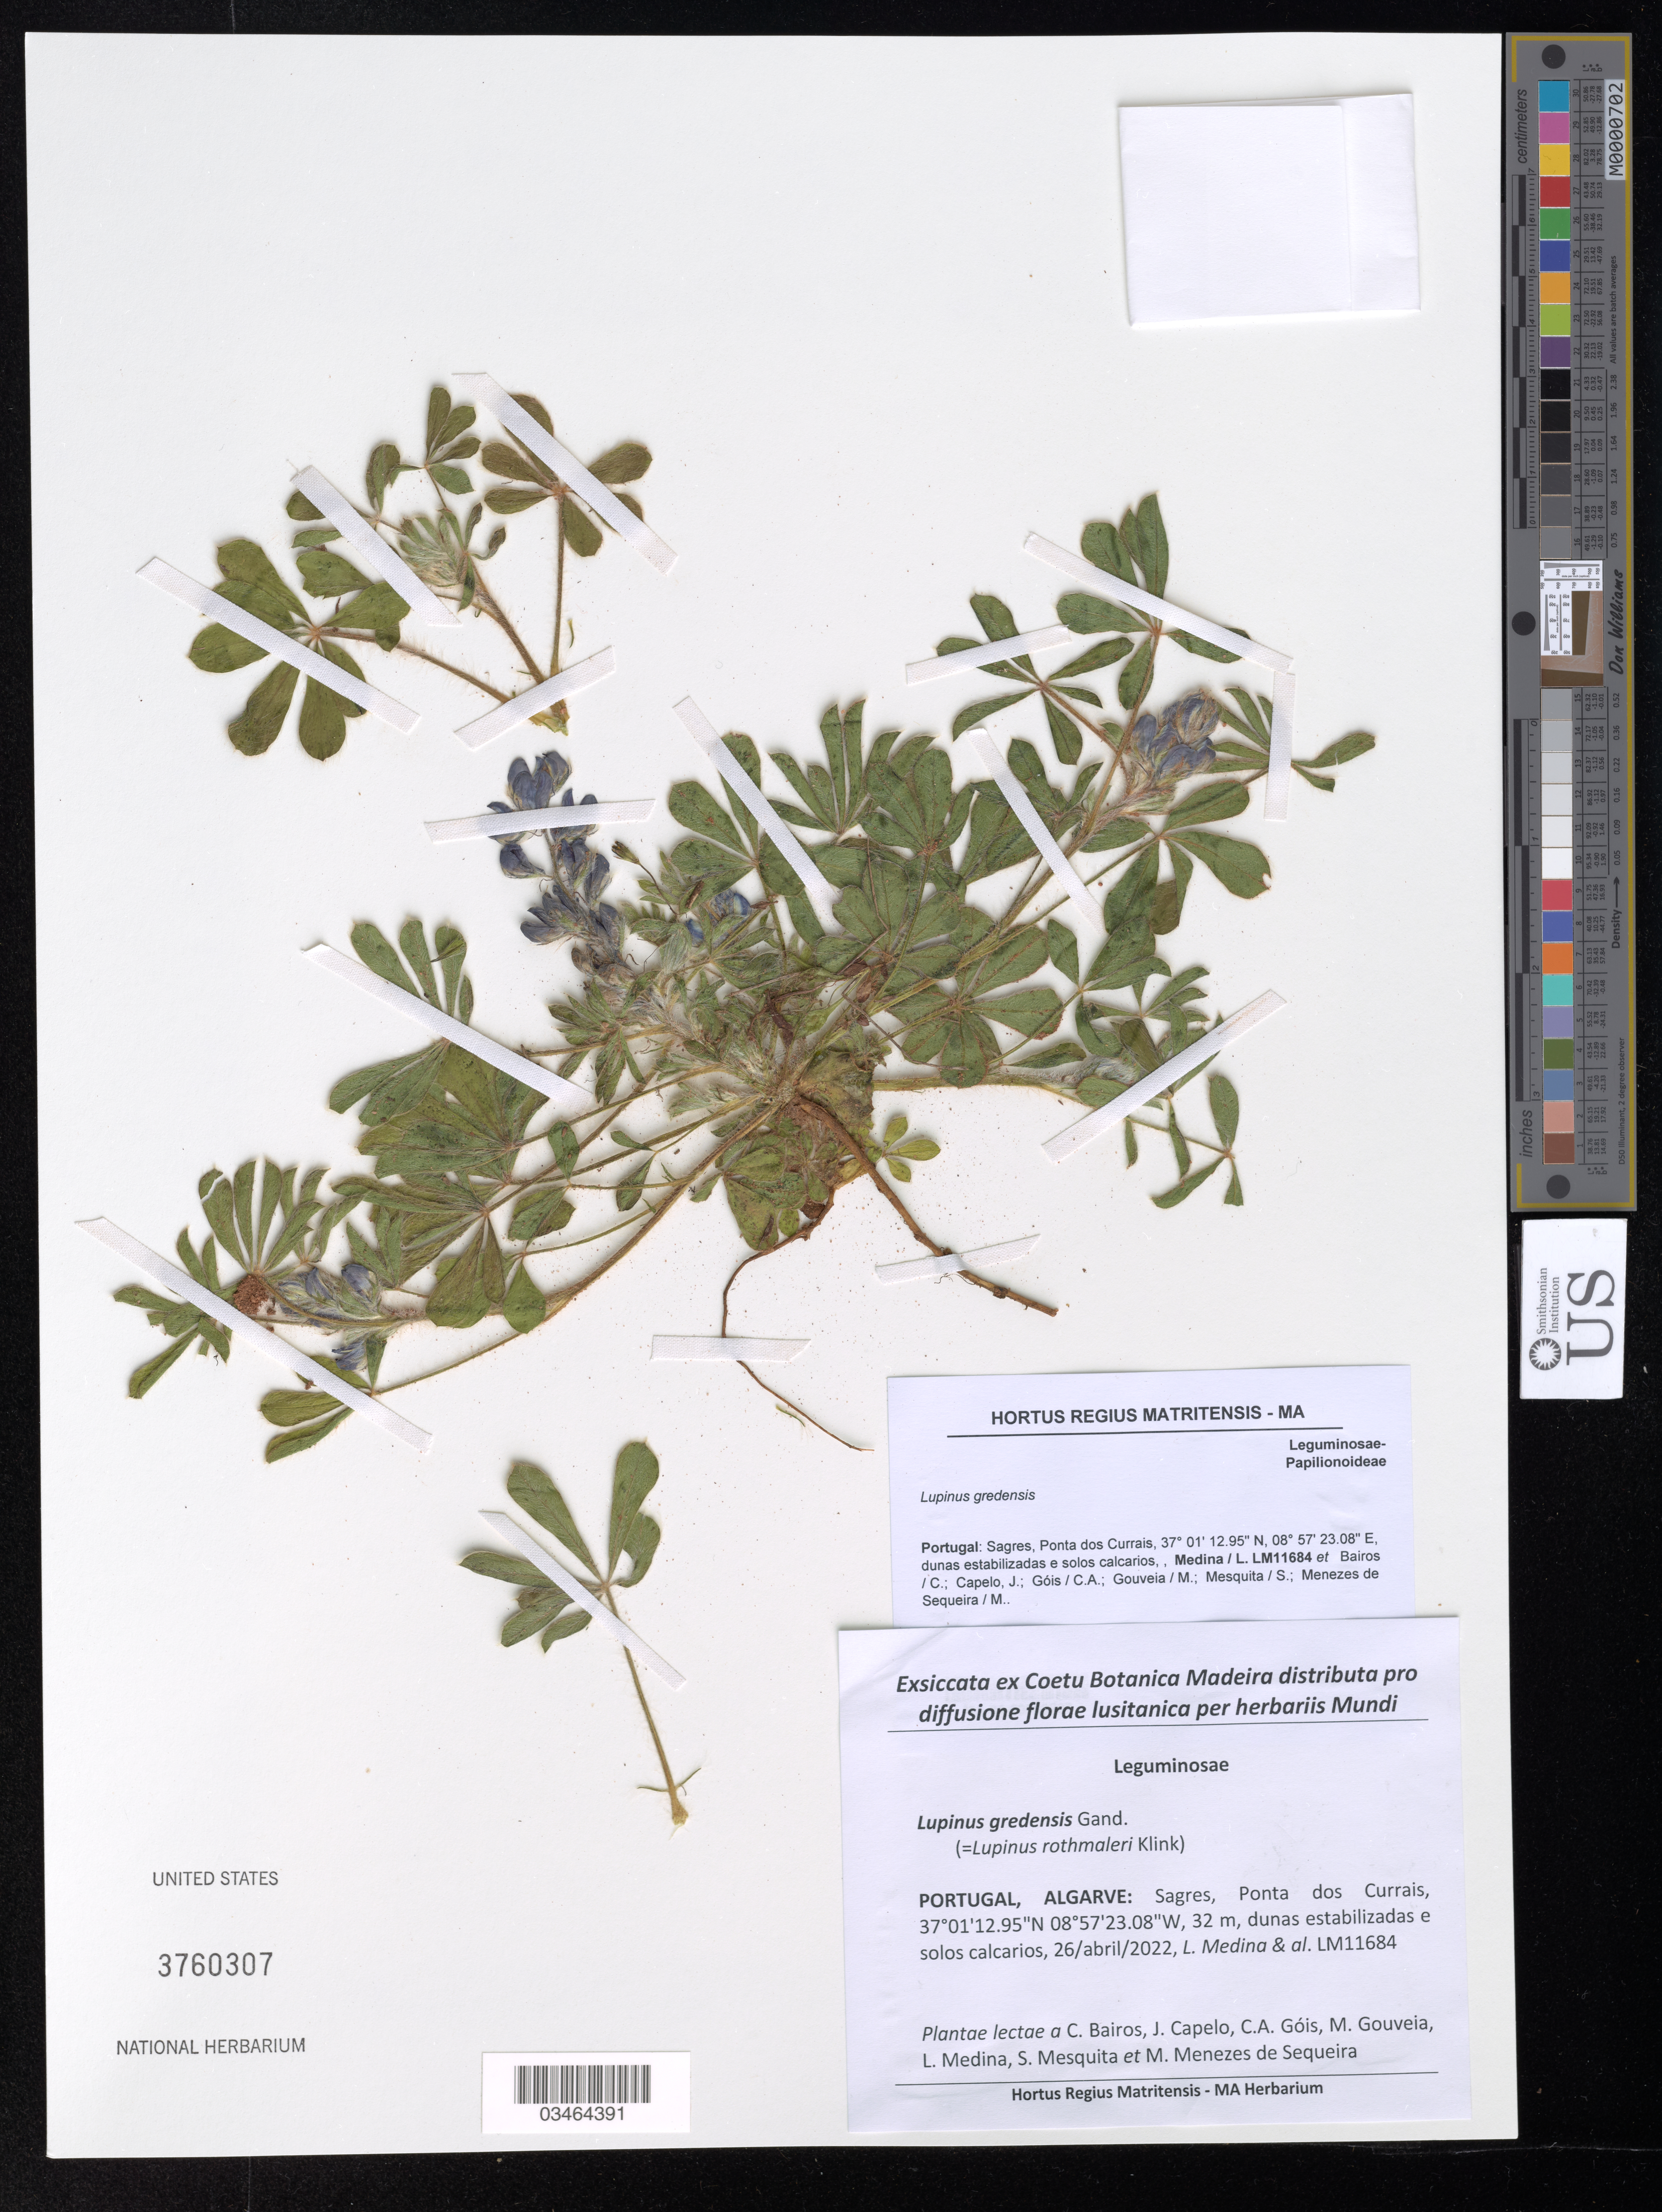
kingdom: Plantae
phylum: Tracheophyta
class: Magnoliopsida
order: Fabales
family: Fabaceae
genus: Lupinus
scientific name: Lupinus gredensis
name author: Gand.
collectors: L. Medina & et al.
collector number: LM11684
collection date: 2022-04-26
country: Portugal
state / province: Faro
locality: Algarve: Sagres, Ponta dos Currais.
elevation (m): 32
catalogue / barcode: US 3760307